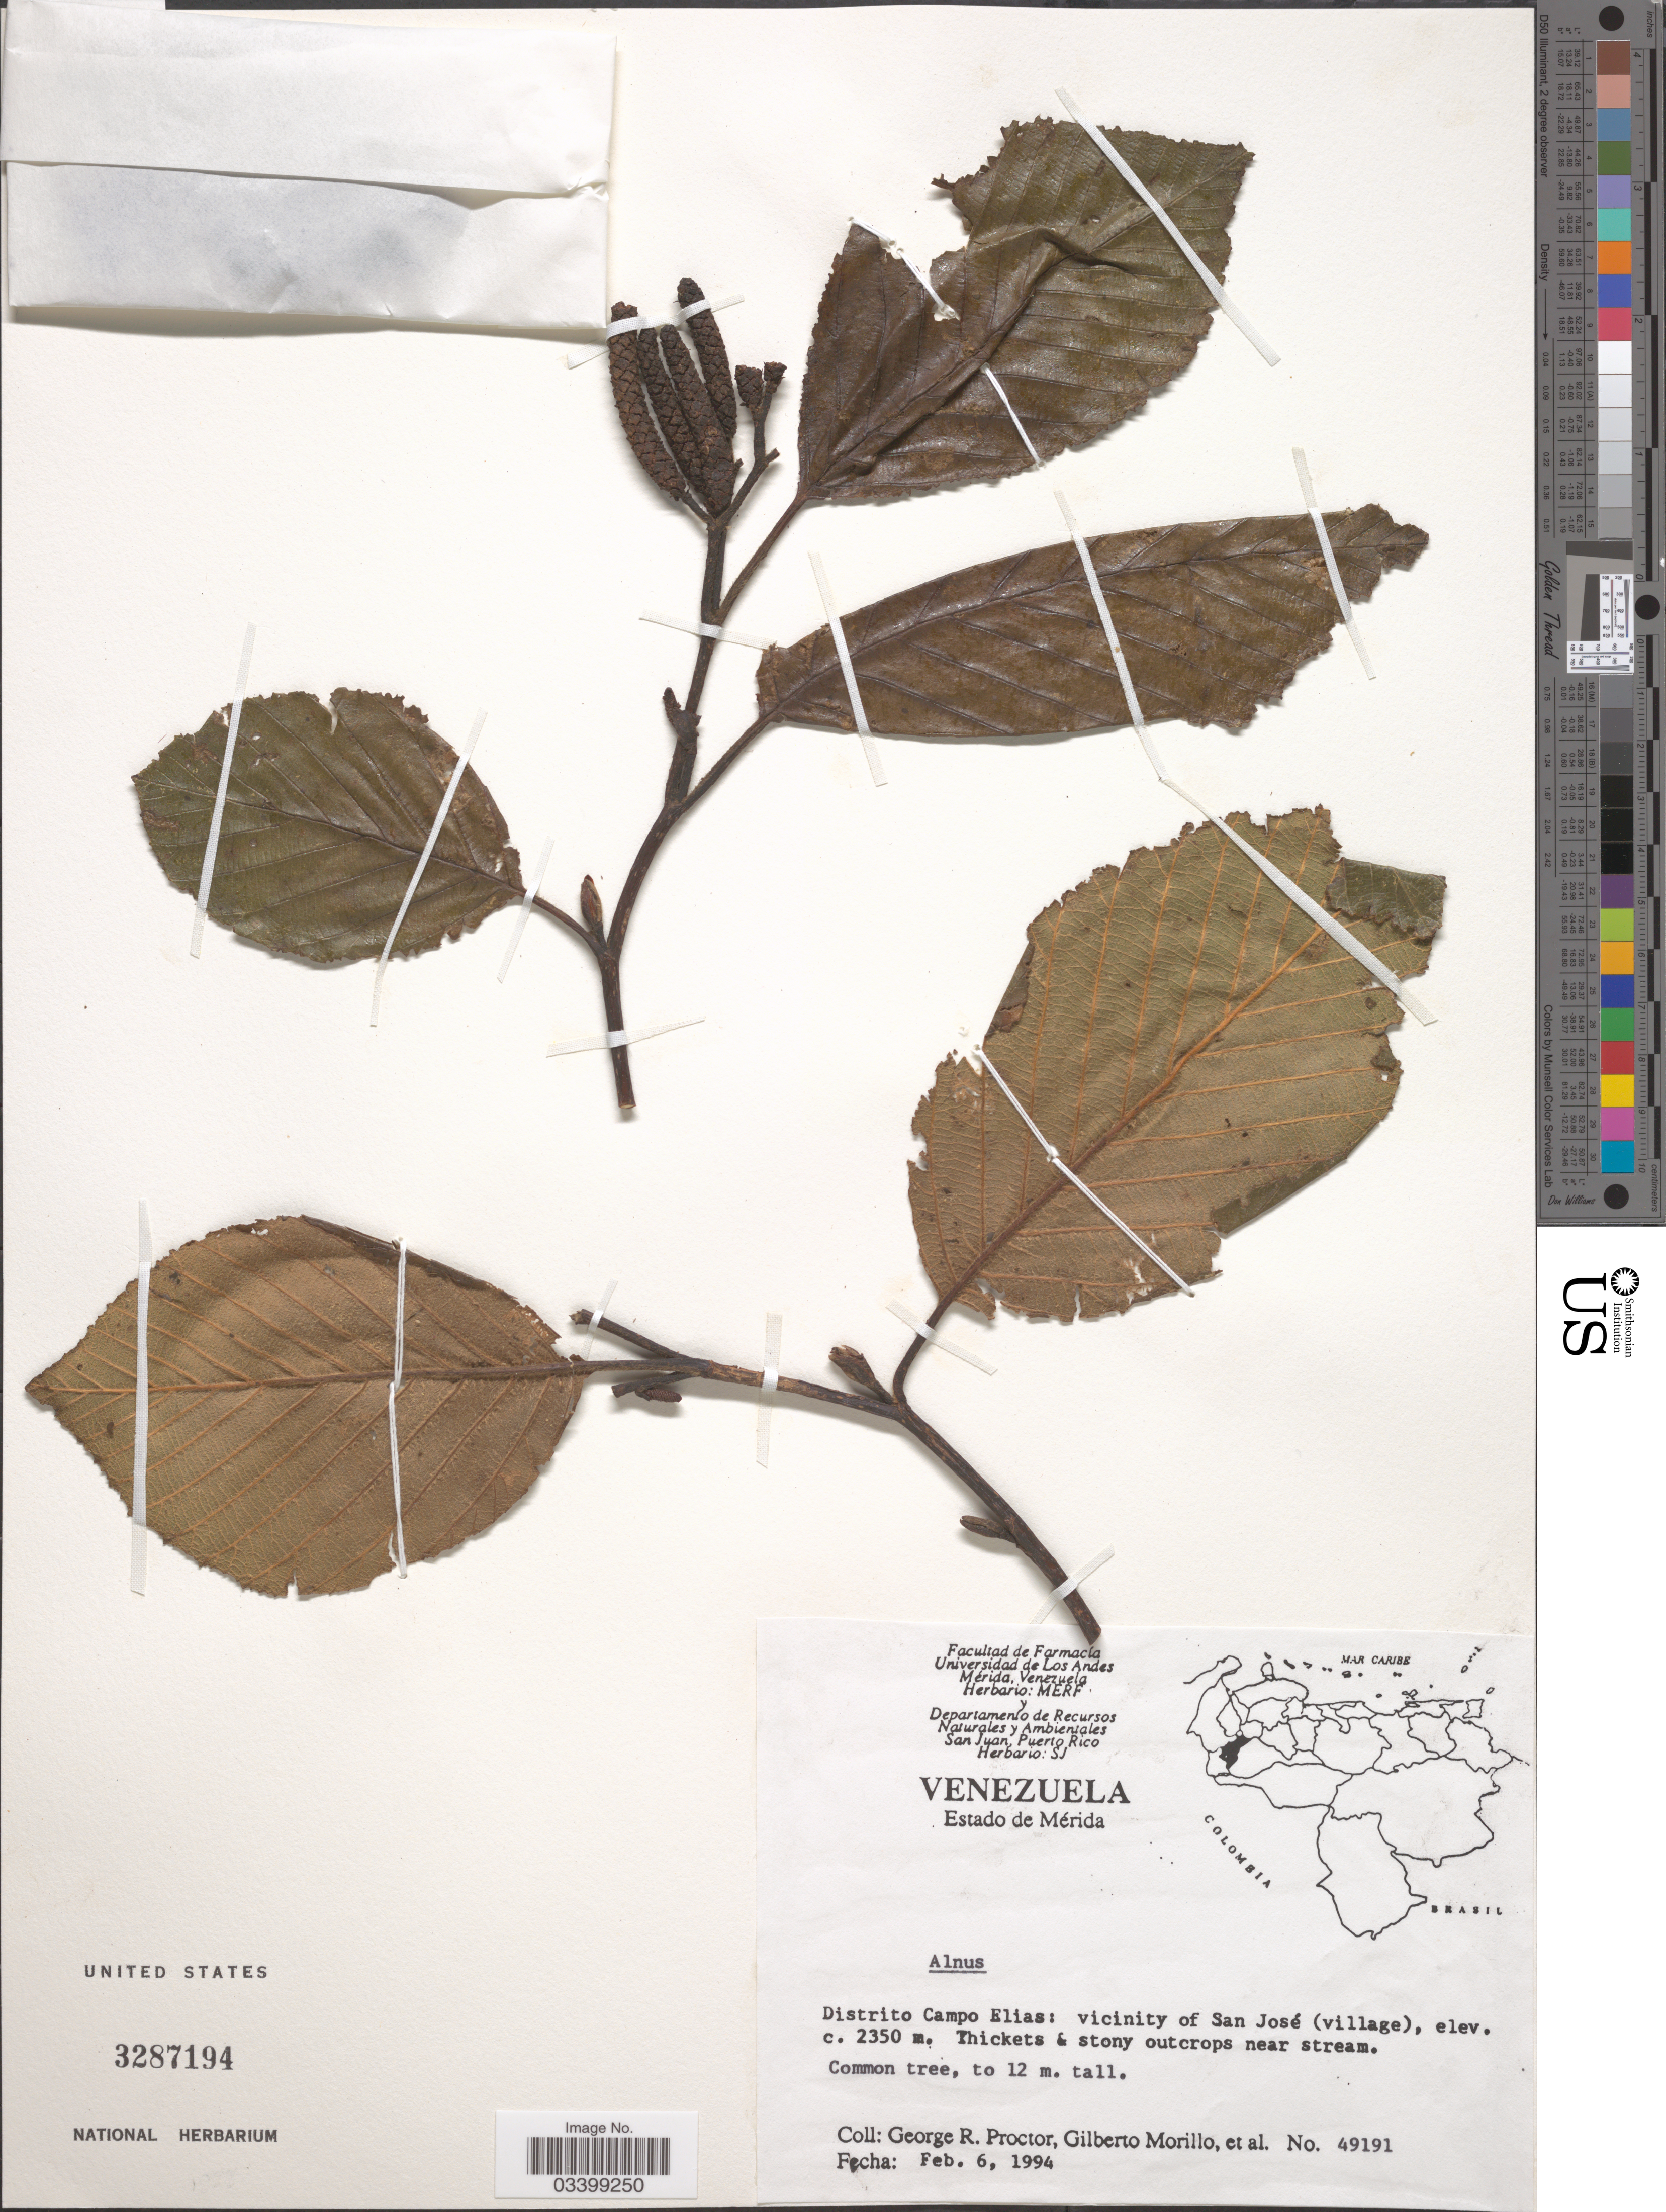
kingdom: Plantae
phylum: Tracheophyta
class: Magnoliopsida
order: Fagales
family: Betulaceae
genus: Alnus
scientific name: Alnus sp.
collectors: G. R. Proctor, G. N. Morillo & et al.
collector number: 49191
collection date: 1994-02-06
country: Venezuela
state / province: Mérida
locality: Distrito Campo Elias: vicinity of San José (village).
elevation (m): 2350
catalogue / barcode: US 3287194